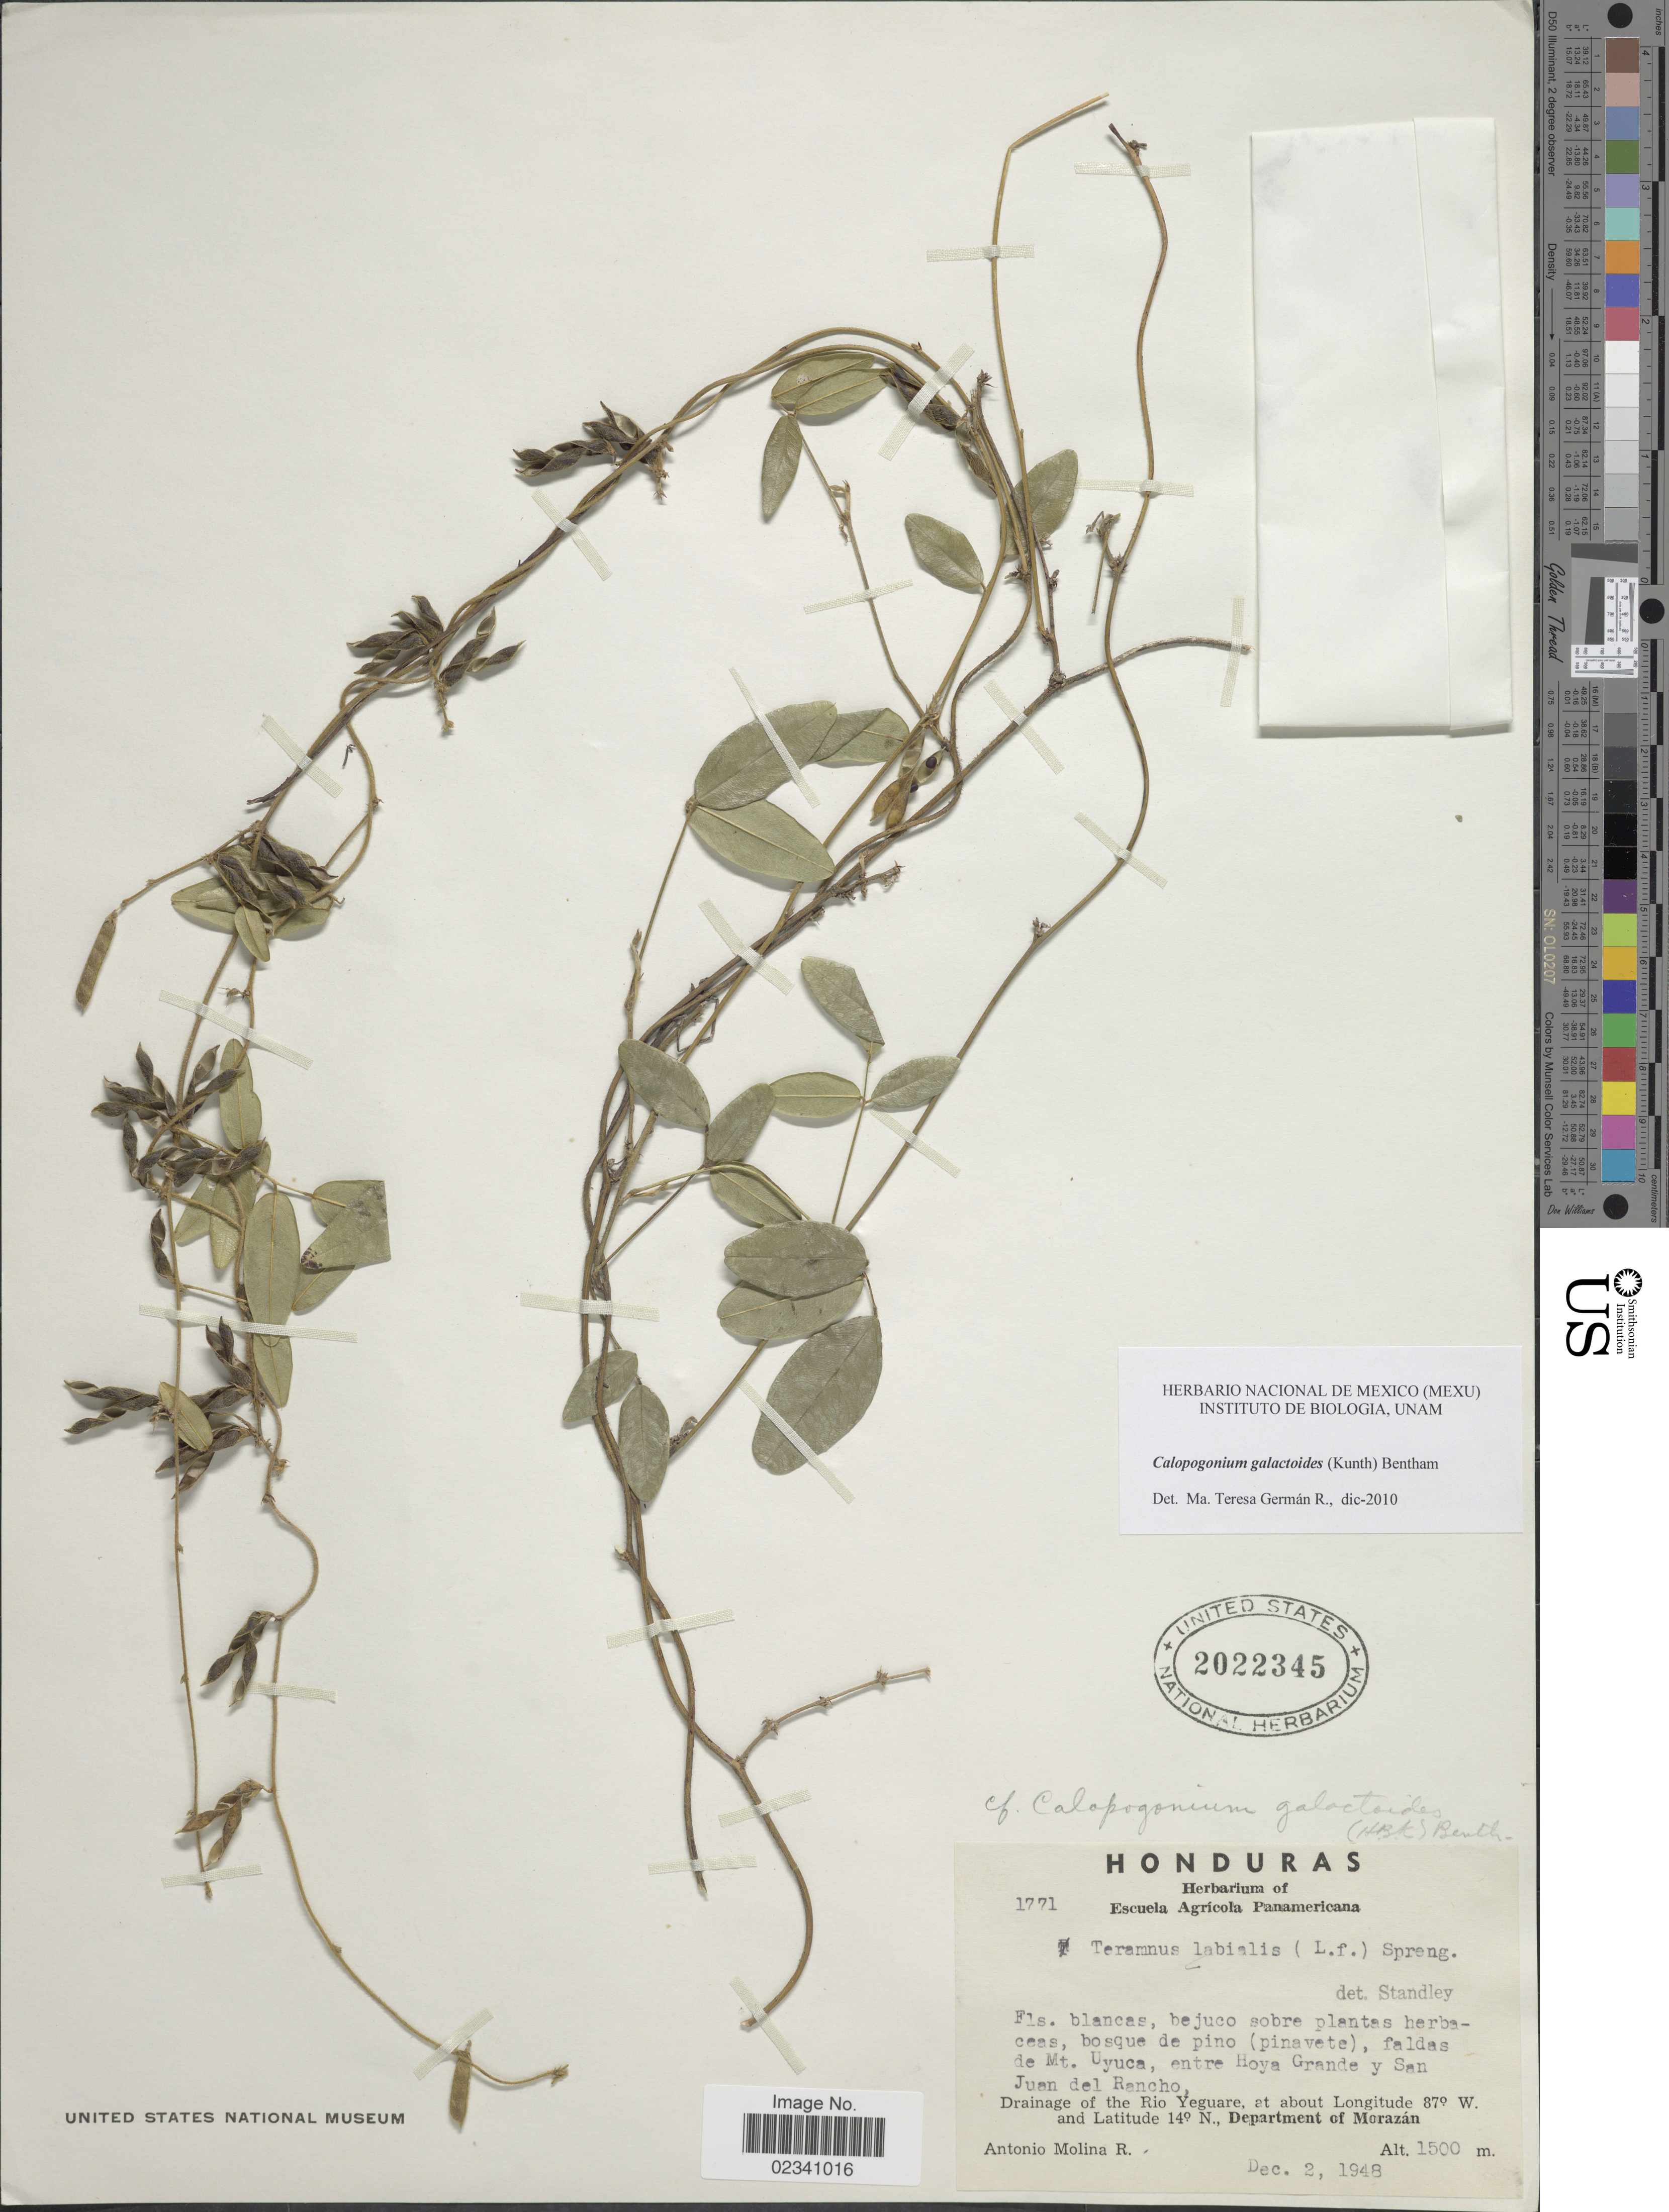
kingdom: Plantae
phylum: Tracheophyta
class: Magnoliopsida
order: Fabales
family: Fabaceae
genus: Calopogonium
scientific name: Calopogonium galactioides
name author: (Kunth) Hemsl.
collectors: A. Molina R.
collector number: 1771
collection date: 1948-12-02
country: Honduras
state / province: Fco. Morazán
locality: Faldas de Mt. Uyuca, entre Hoya Grande y San Juan del Rancho, Drainage of the Rio Yeguare, Department of Morazan.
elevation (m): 1500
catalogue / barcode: US 2022345